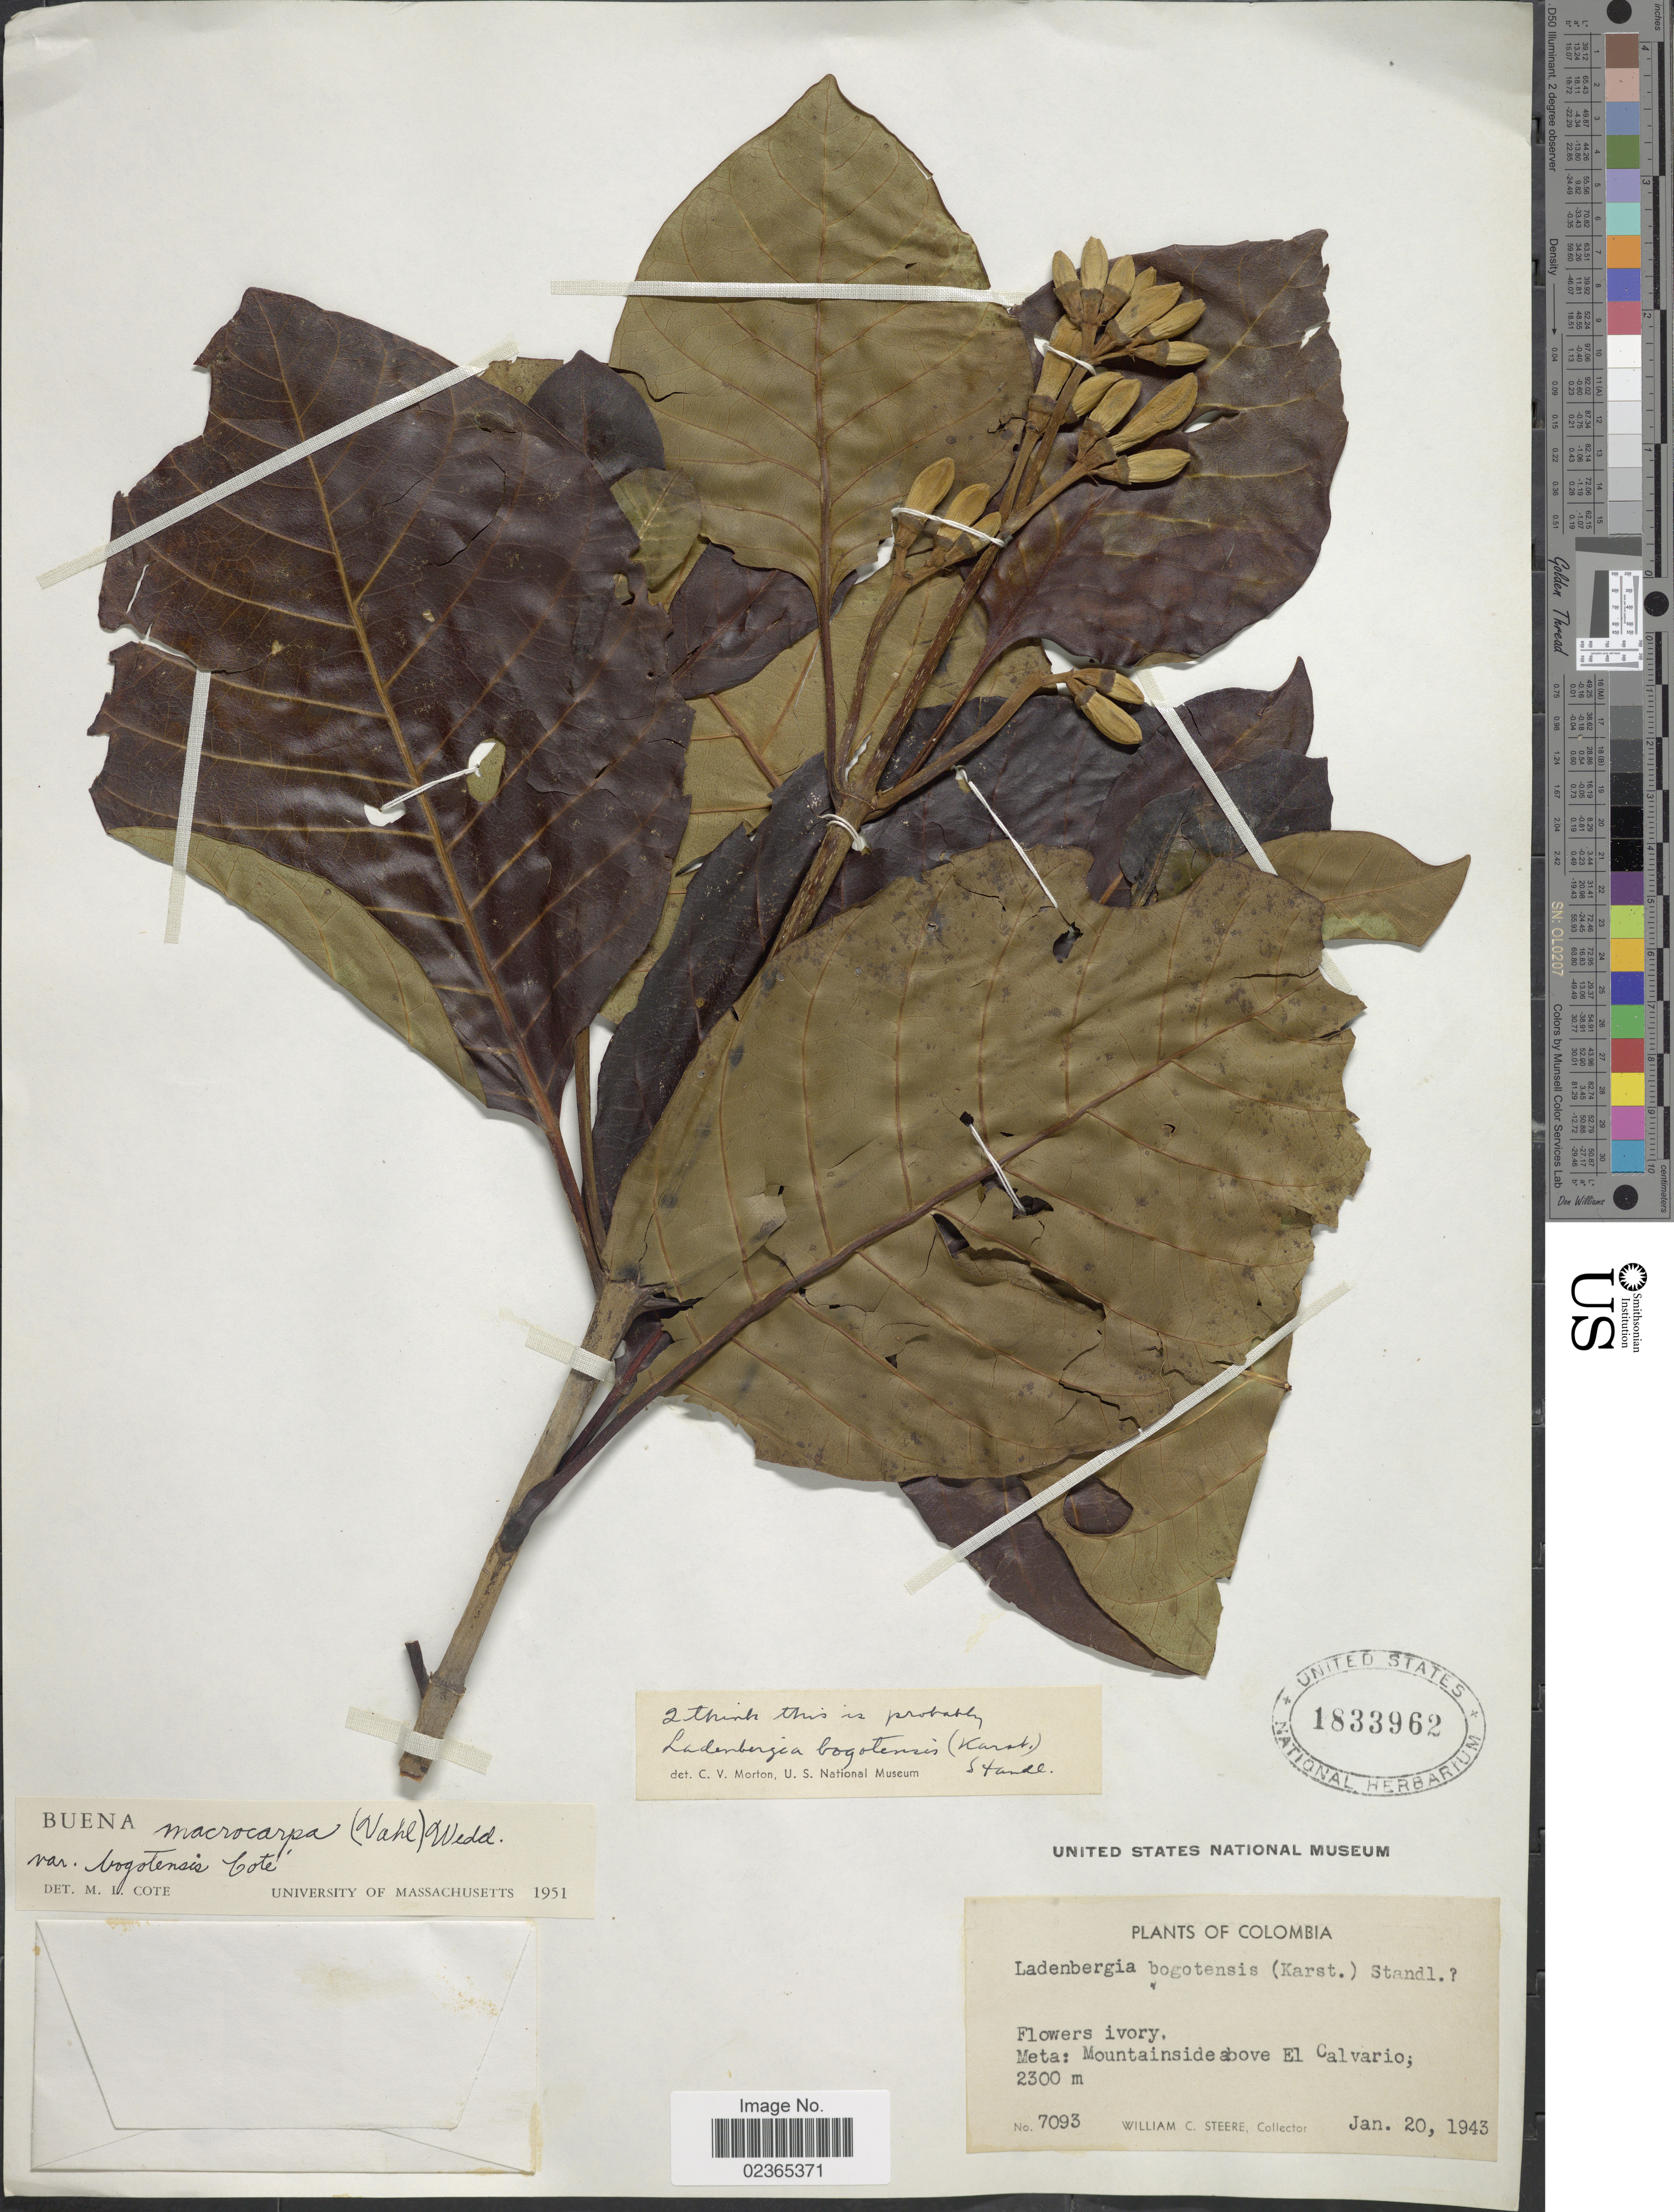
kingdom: Plantae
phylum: Tracheophyta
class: Magnoliopsida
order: Gentianales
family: Rubiaceae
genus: Ladenbergia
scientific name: Ladenbergia macrocarpa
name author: (Vahl) Klotzsch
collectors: W. C. Steere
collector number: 7093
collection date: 1943-01-20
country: Colombia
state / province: Meta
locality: Mountainside above El Calvario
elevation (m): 2300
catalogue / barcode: US 1833962